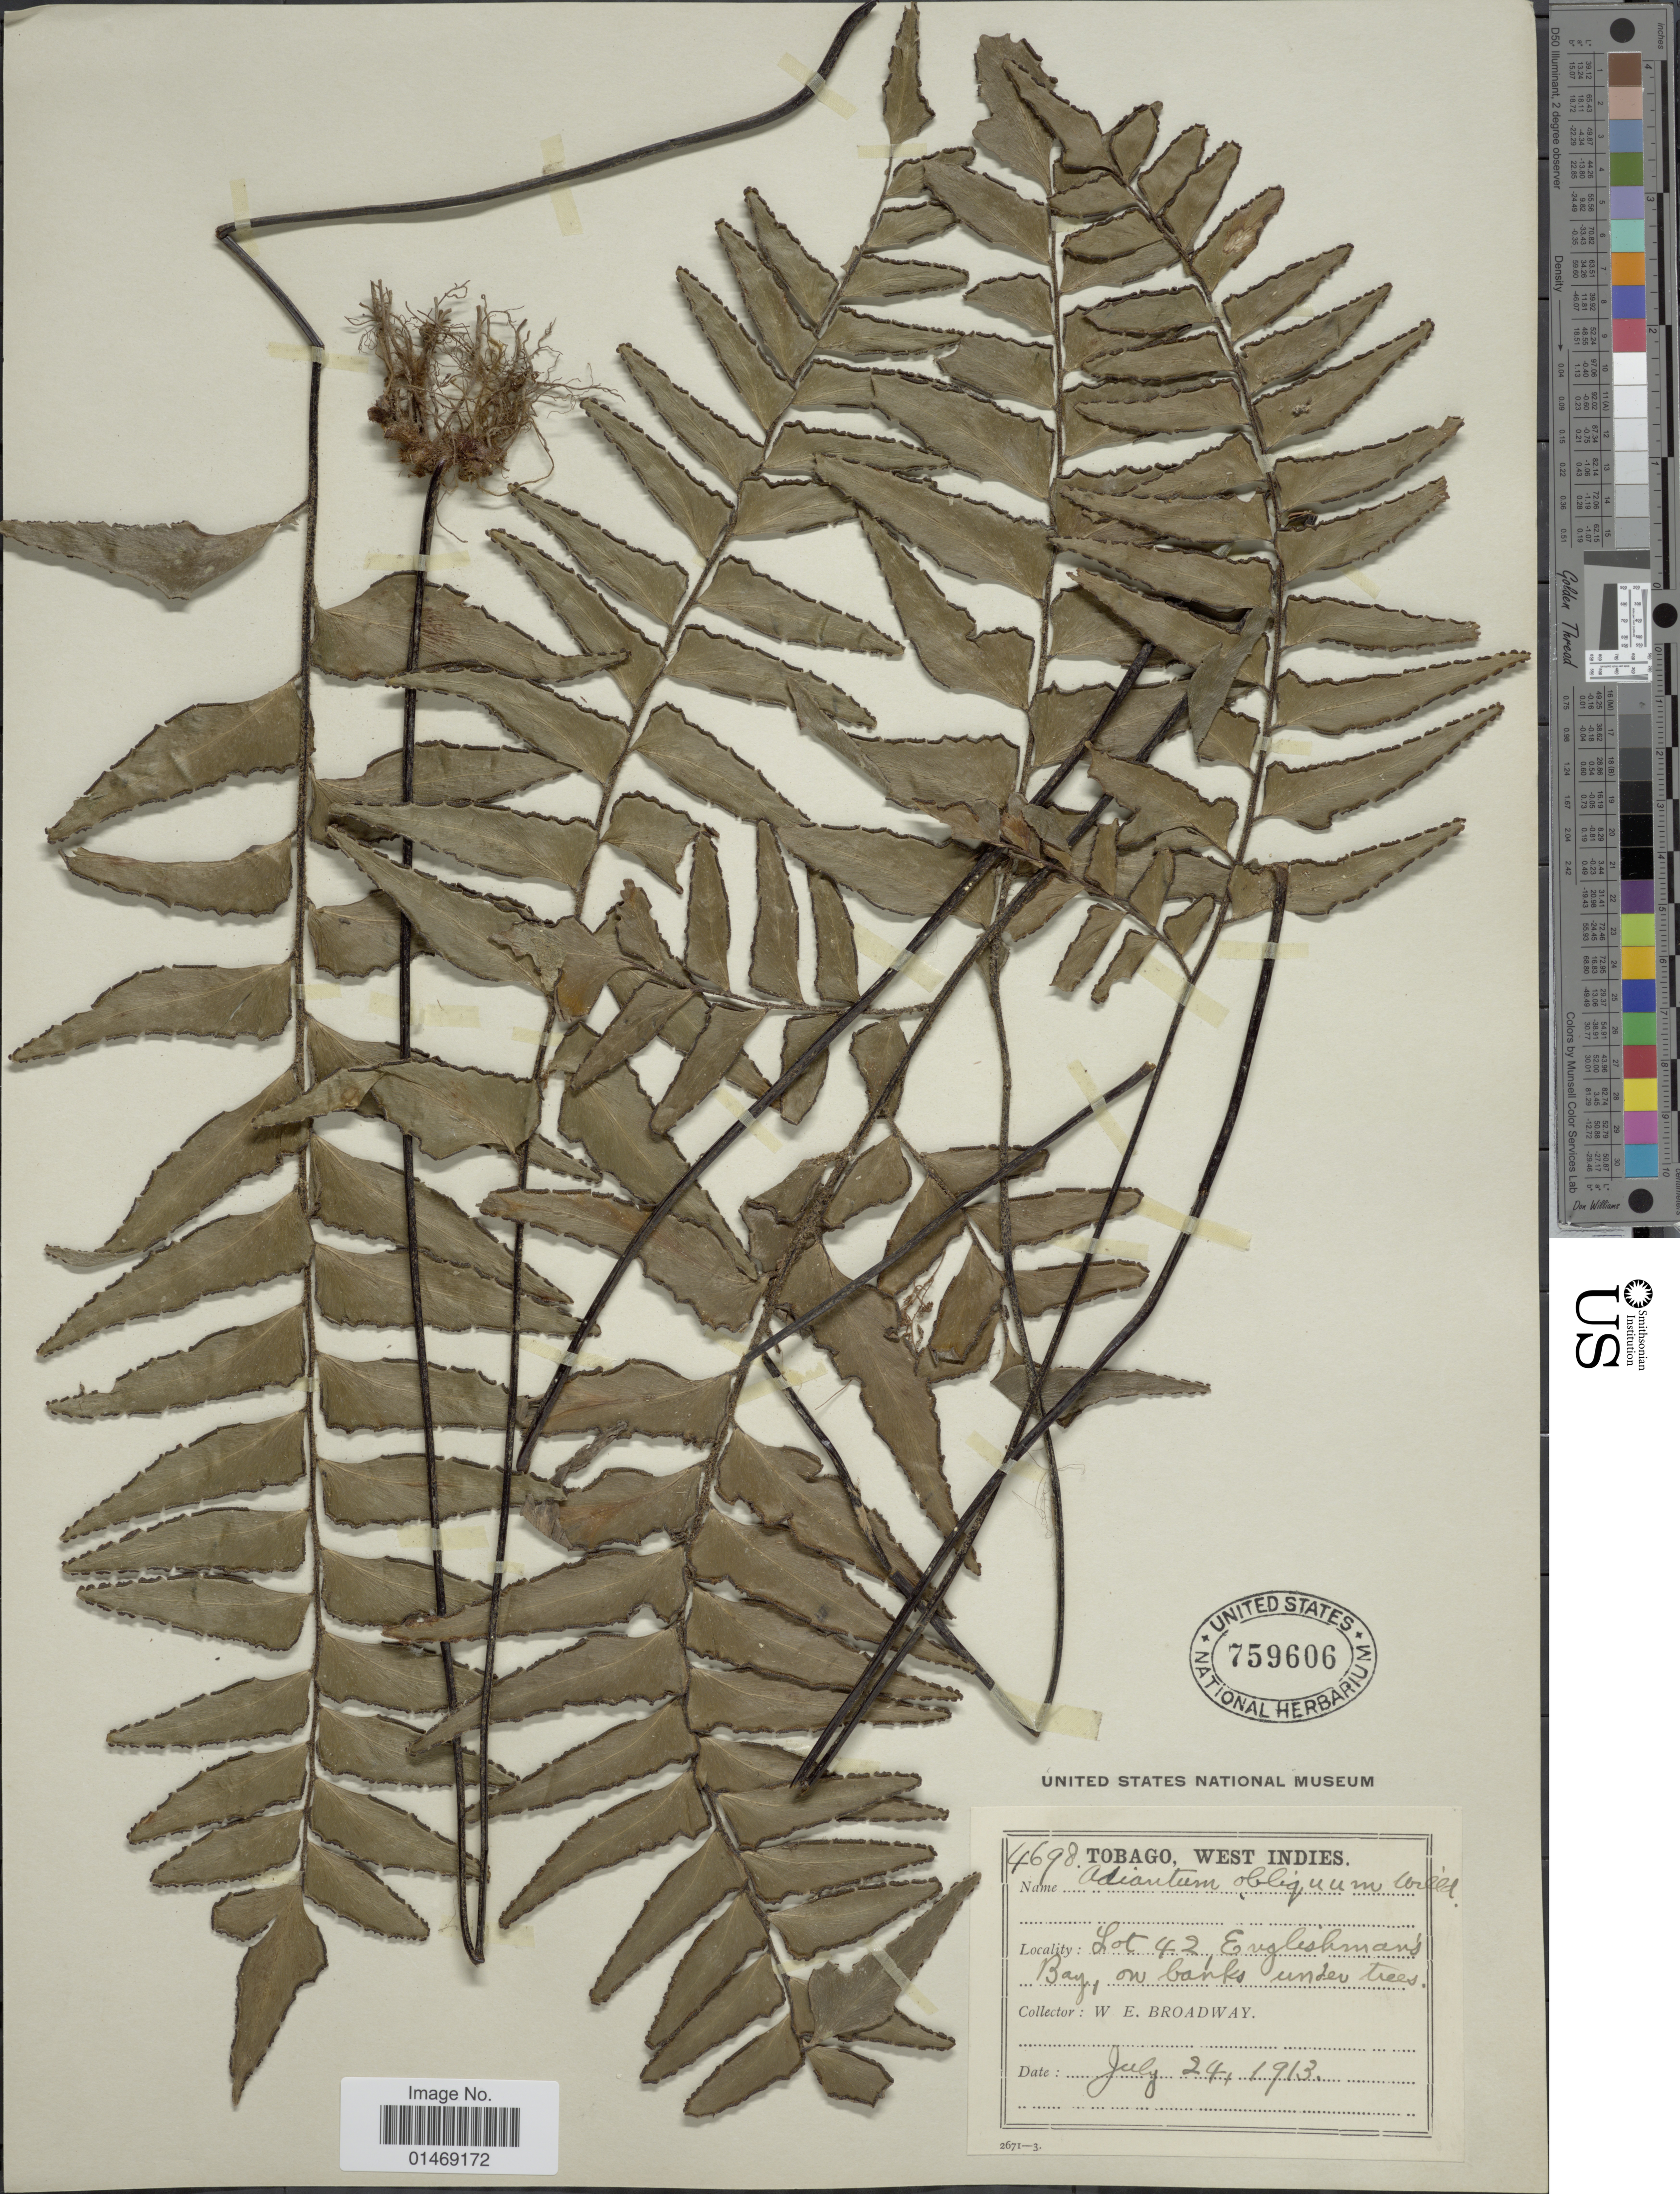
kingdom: Plantae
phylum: Tracheophyta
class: Polypodiopsida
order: Polypodiales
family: Pteridaceae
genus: Adiantum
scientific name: Adiantum obliquum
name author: Willd.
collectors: W. E. Broadway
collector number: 4698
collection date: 1913-07-24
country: Trinidad and Tobago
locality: Tobago, West Indies, Lot 42, Englishman's Bay, on banks under trees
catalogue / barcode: US 759606